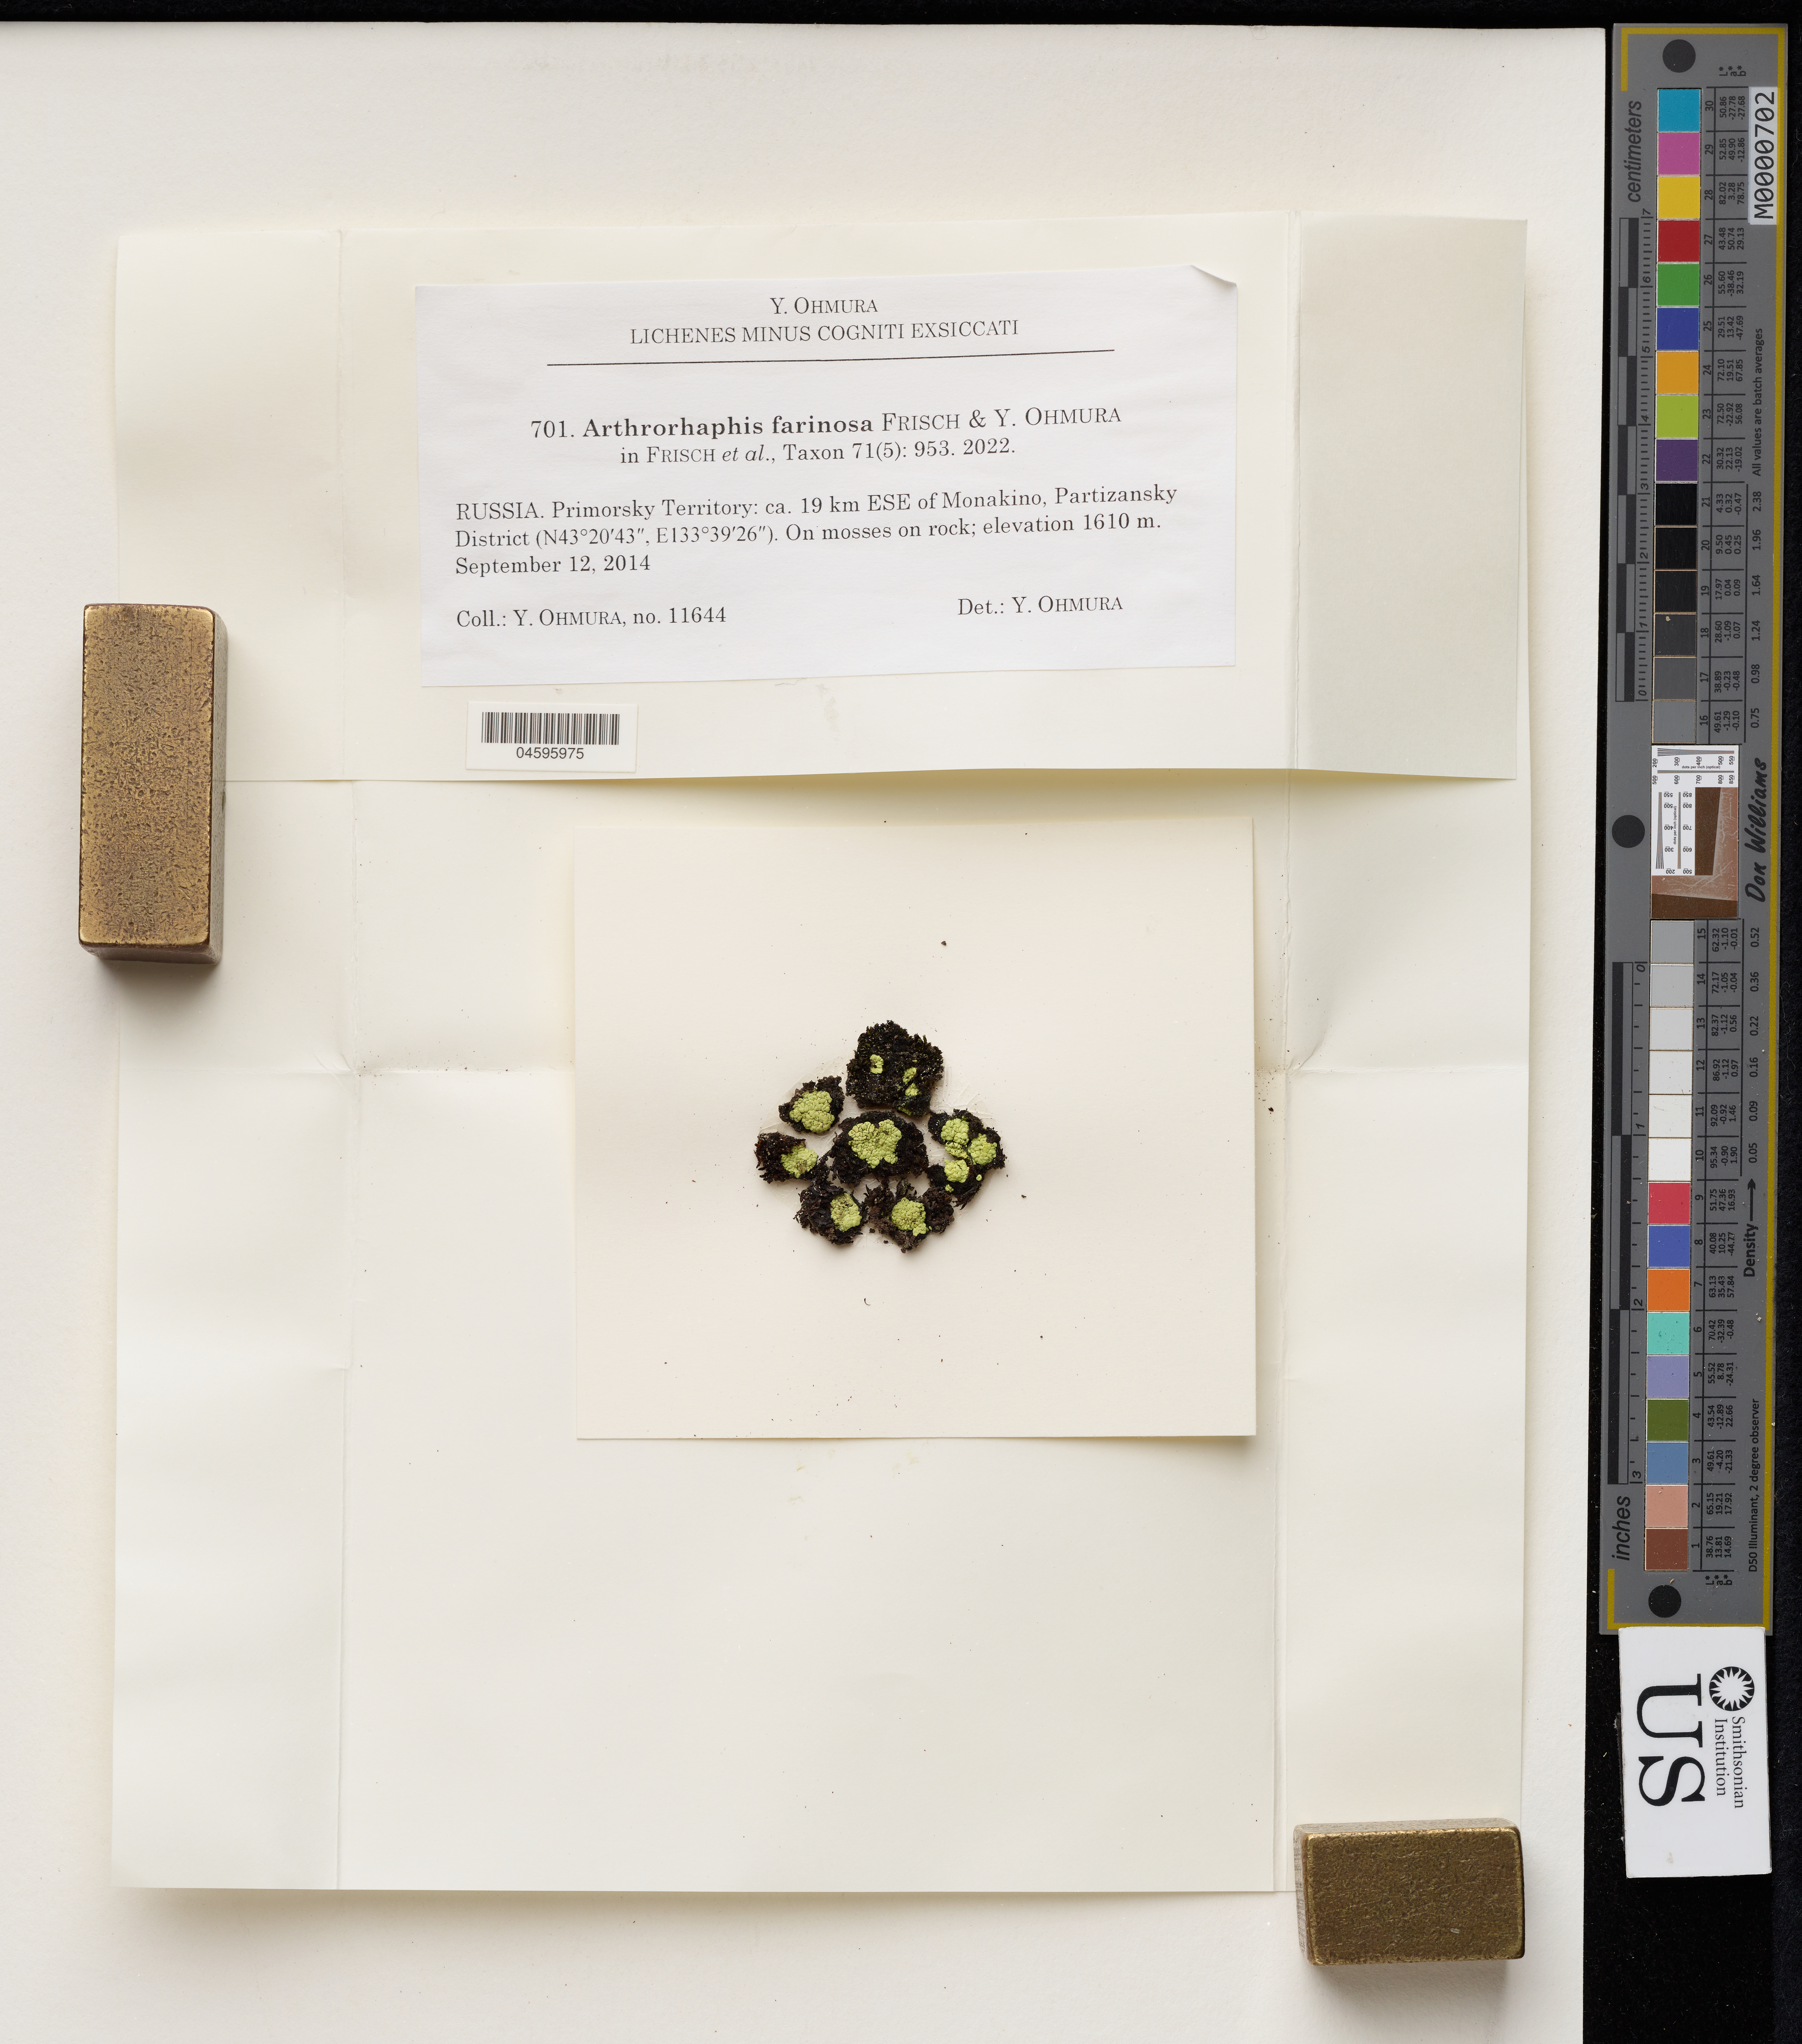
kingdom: Fungi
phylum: Ascomycota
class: Lecanoromycetes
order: Umbilicariales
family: Arthrorhaphidaceae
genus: Arthrorhaphis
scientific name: Arthrorhaphis farinosa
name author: Frisch & Y. Ohmura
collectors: Y. Ohmura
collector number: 11644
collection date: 2014-09-12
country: Russian Federation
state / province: Primorye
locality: Primorsky Territory: ca. 19 km ESE of Monakino, Partizansky District.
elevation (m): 1610